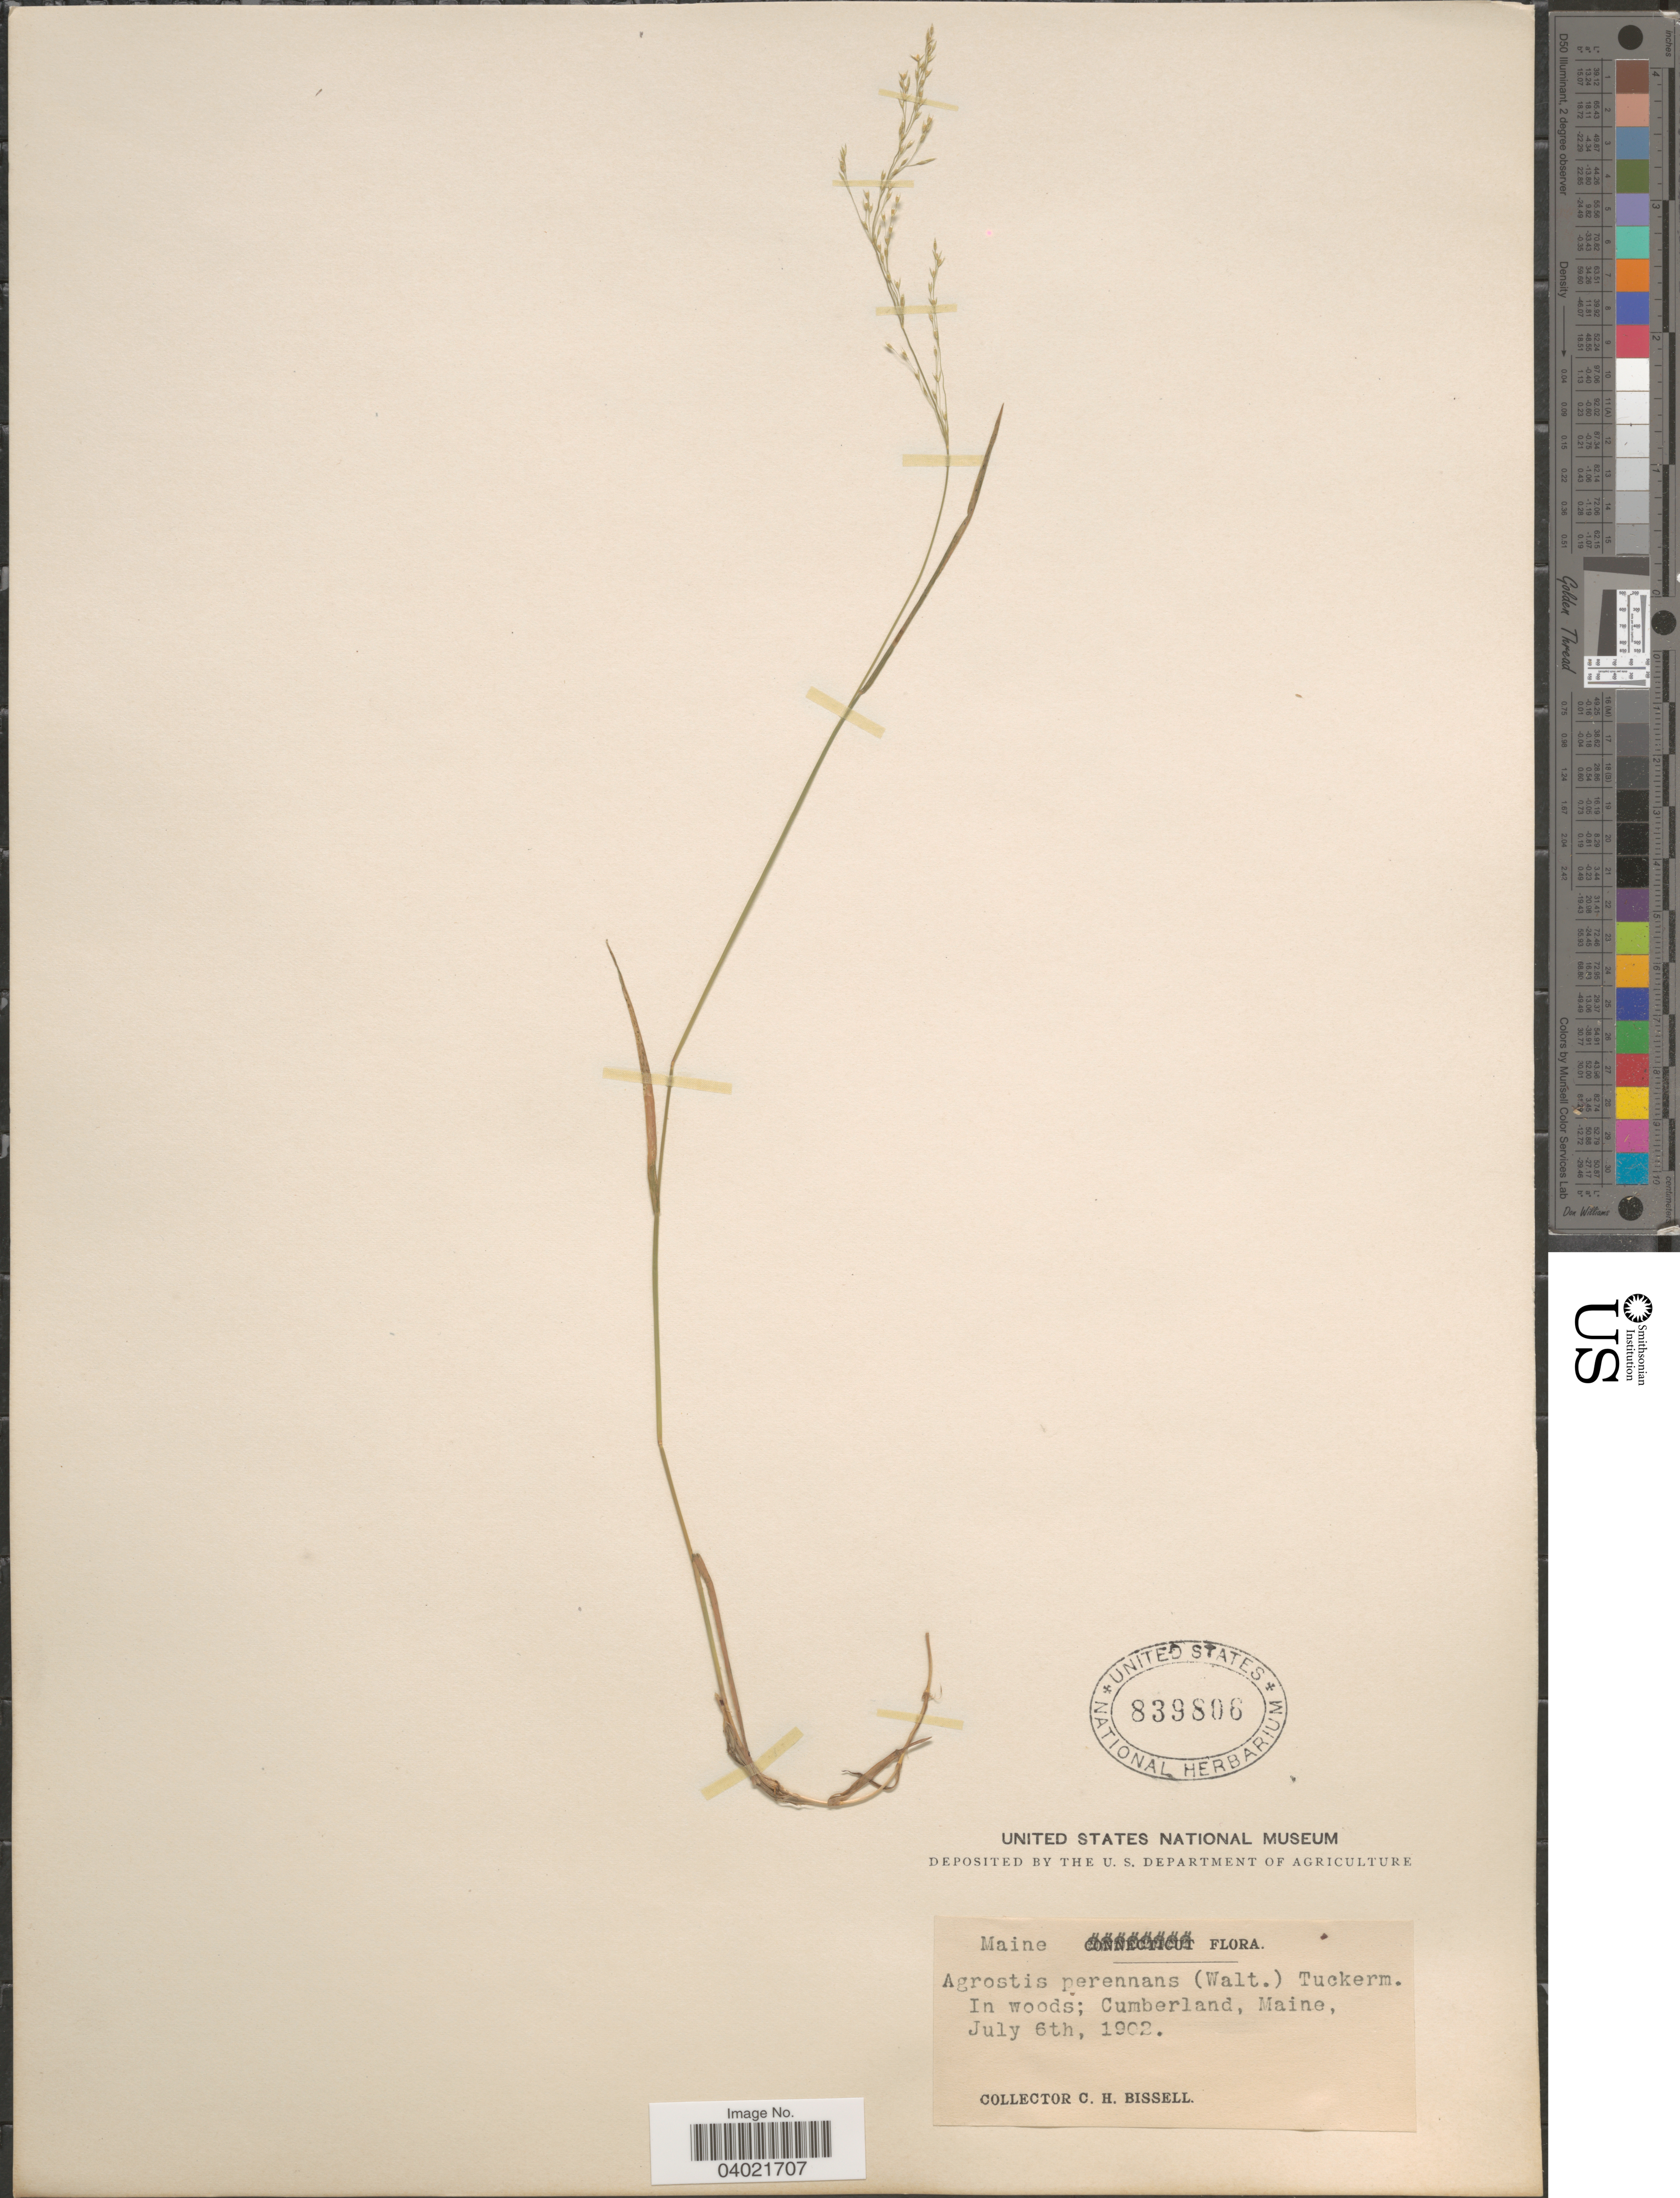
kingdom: Plantae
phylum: Tracheophyta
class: Liliopsida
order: Poales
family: Poaceae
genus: Agrostis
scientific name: Agrostis perennans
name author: (Walter) Tuck.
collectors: C. Bissell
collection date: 1902-07-06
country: United States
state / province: Maine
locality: In woods; Cumberland.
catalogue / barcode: US 839806